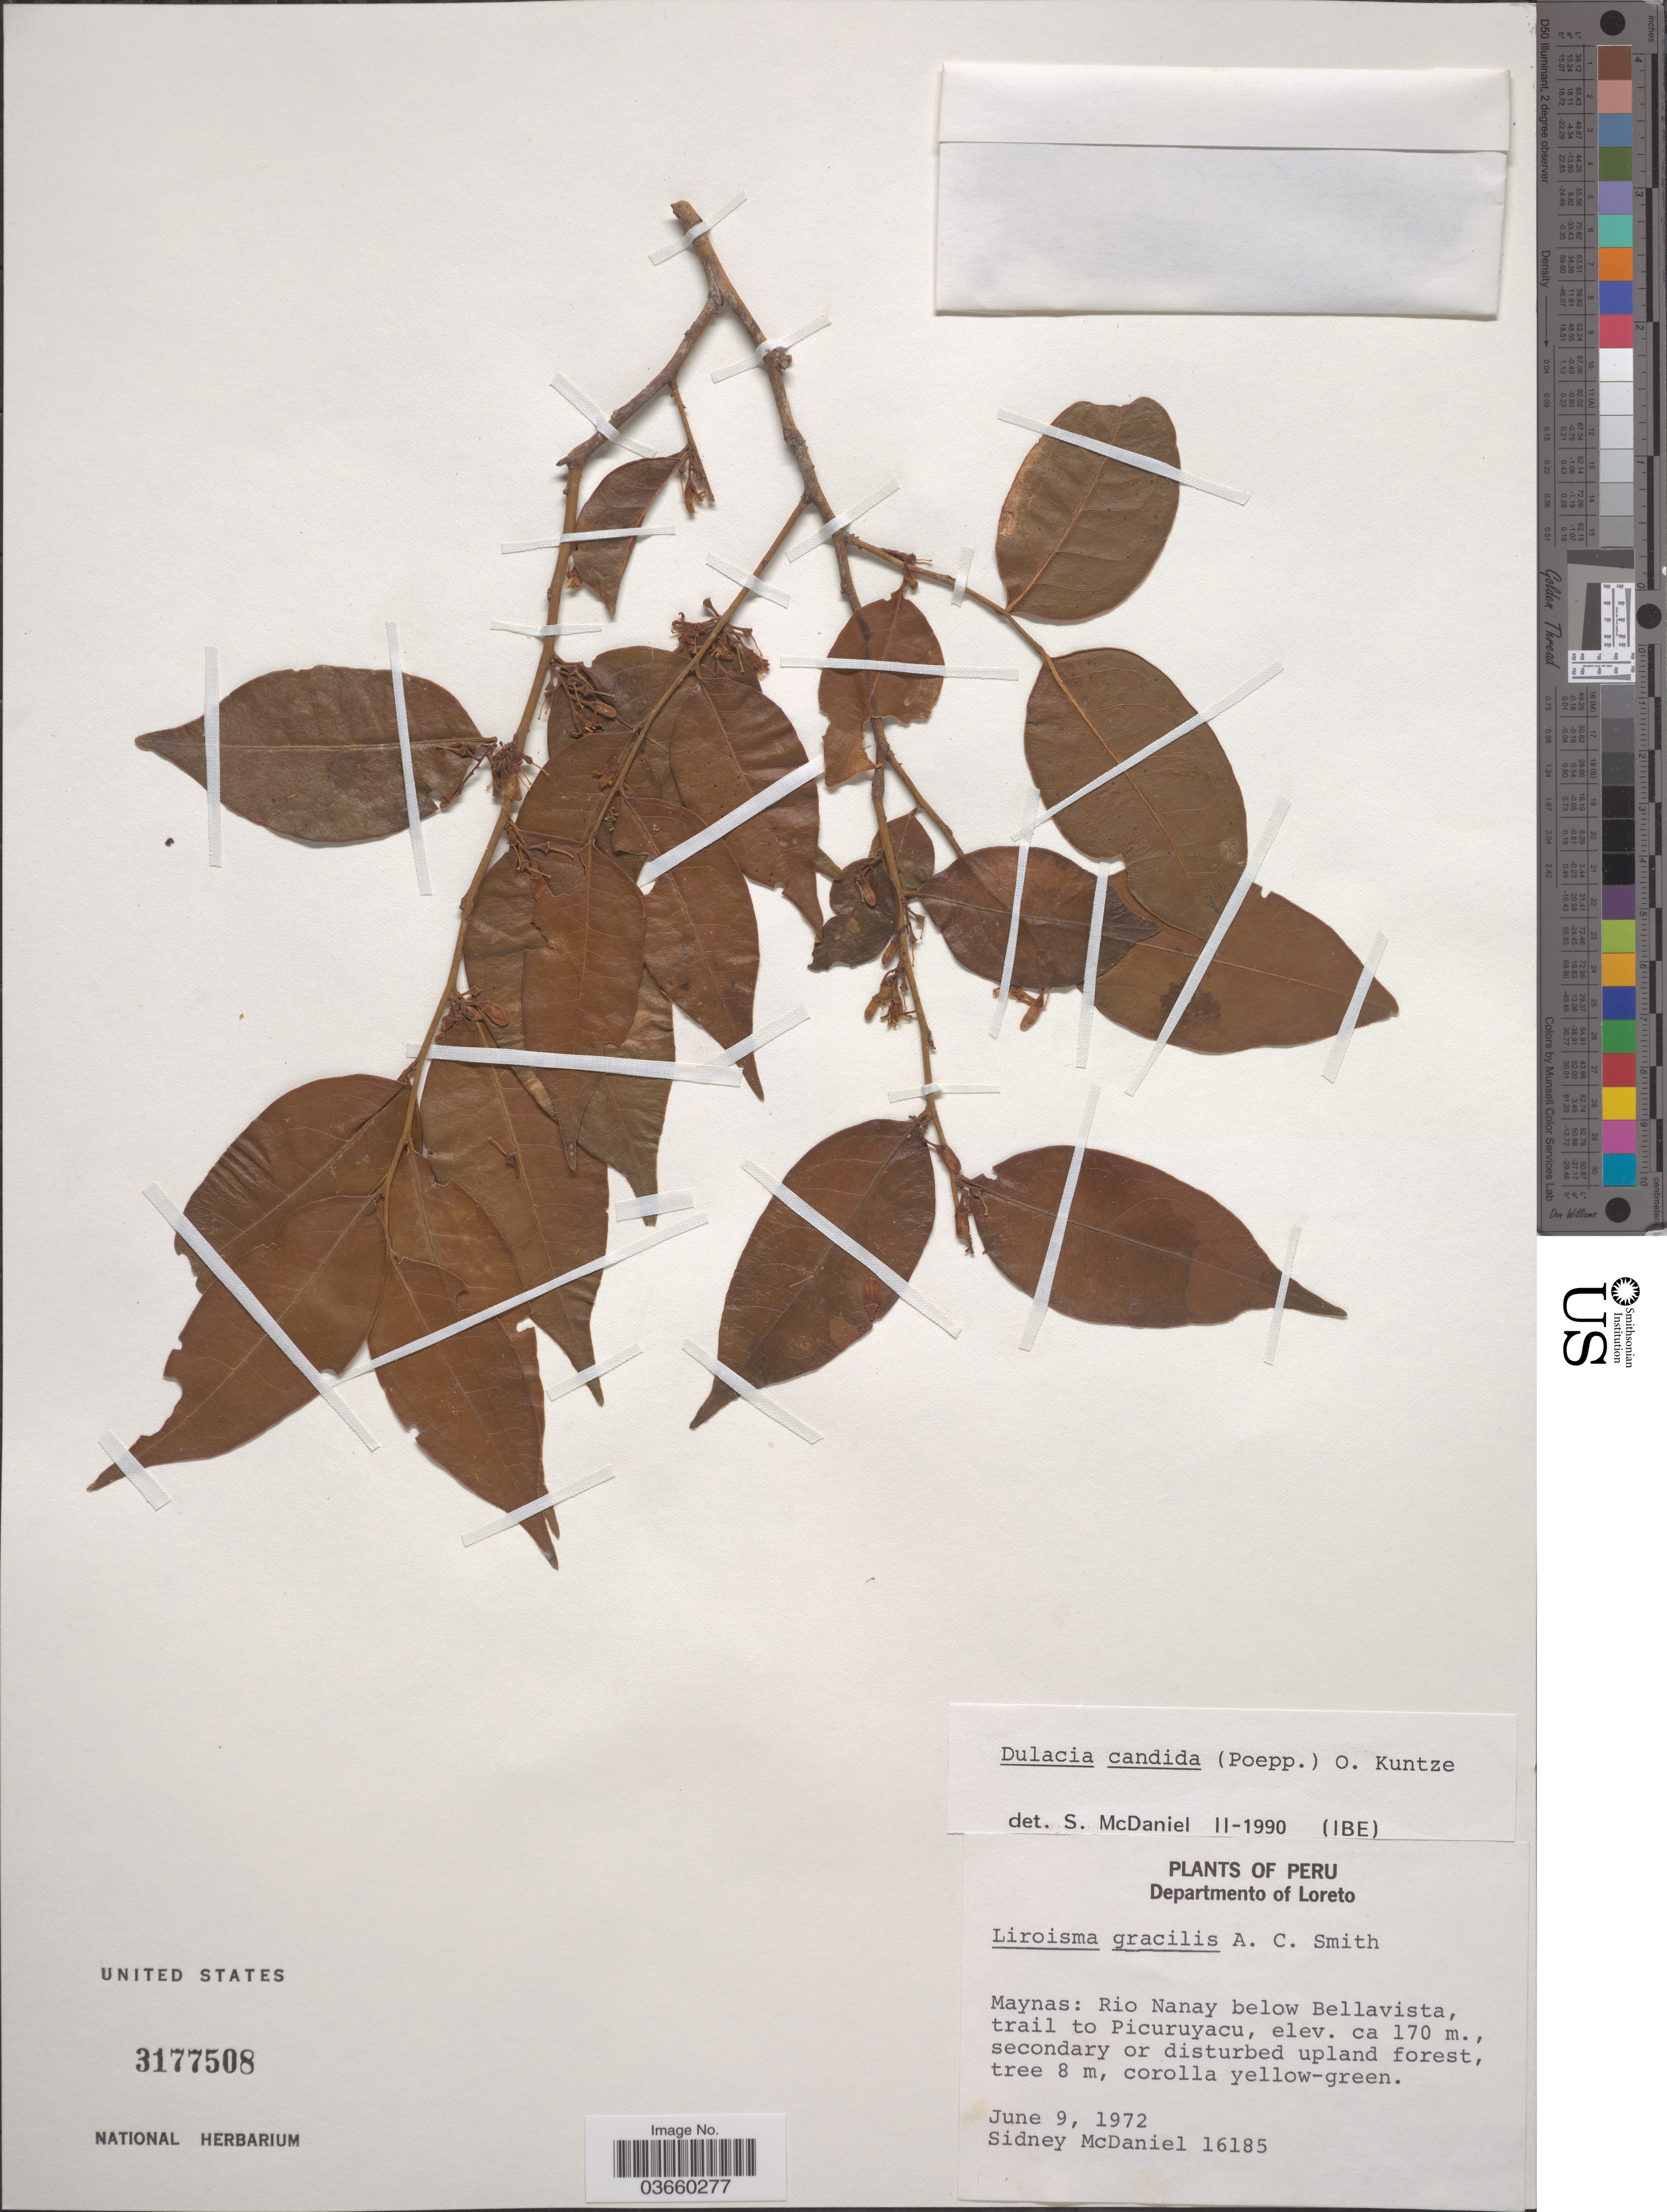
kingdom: Plantae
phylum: Tracheophyta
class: Magnoliopsida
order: Santalales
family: Olacaceae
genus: Dulacia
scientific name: Dulacia candida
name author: (Poepp.) Kuntze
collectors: S. McDaniel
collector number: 16185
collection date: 1972-06-09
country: Peru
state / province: Loreto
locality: Departmento of Loreto. Maynas: Rio Nanay below Bellavista, trail to Picuruyacu.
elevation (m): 170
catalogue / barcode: US 3177508